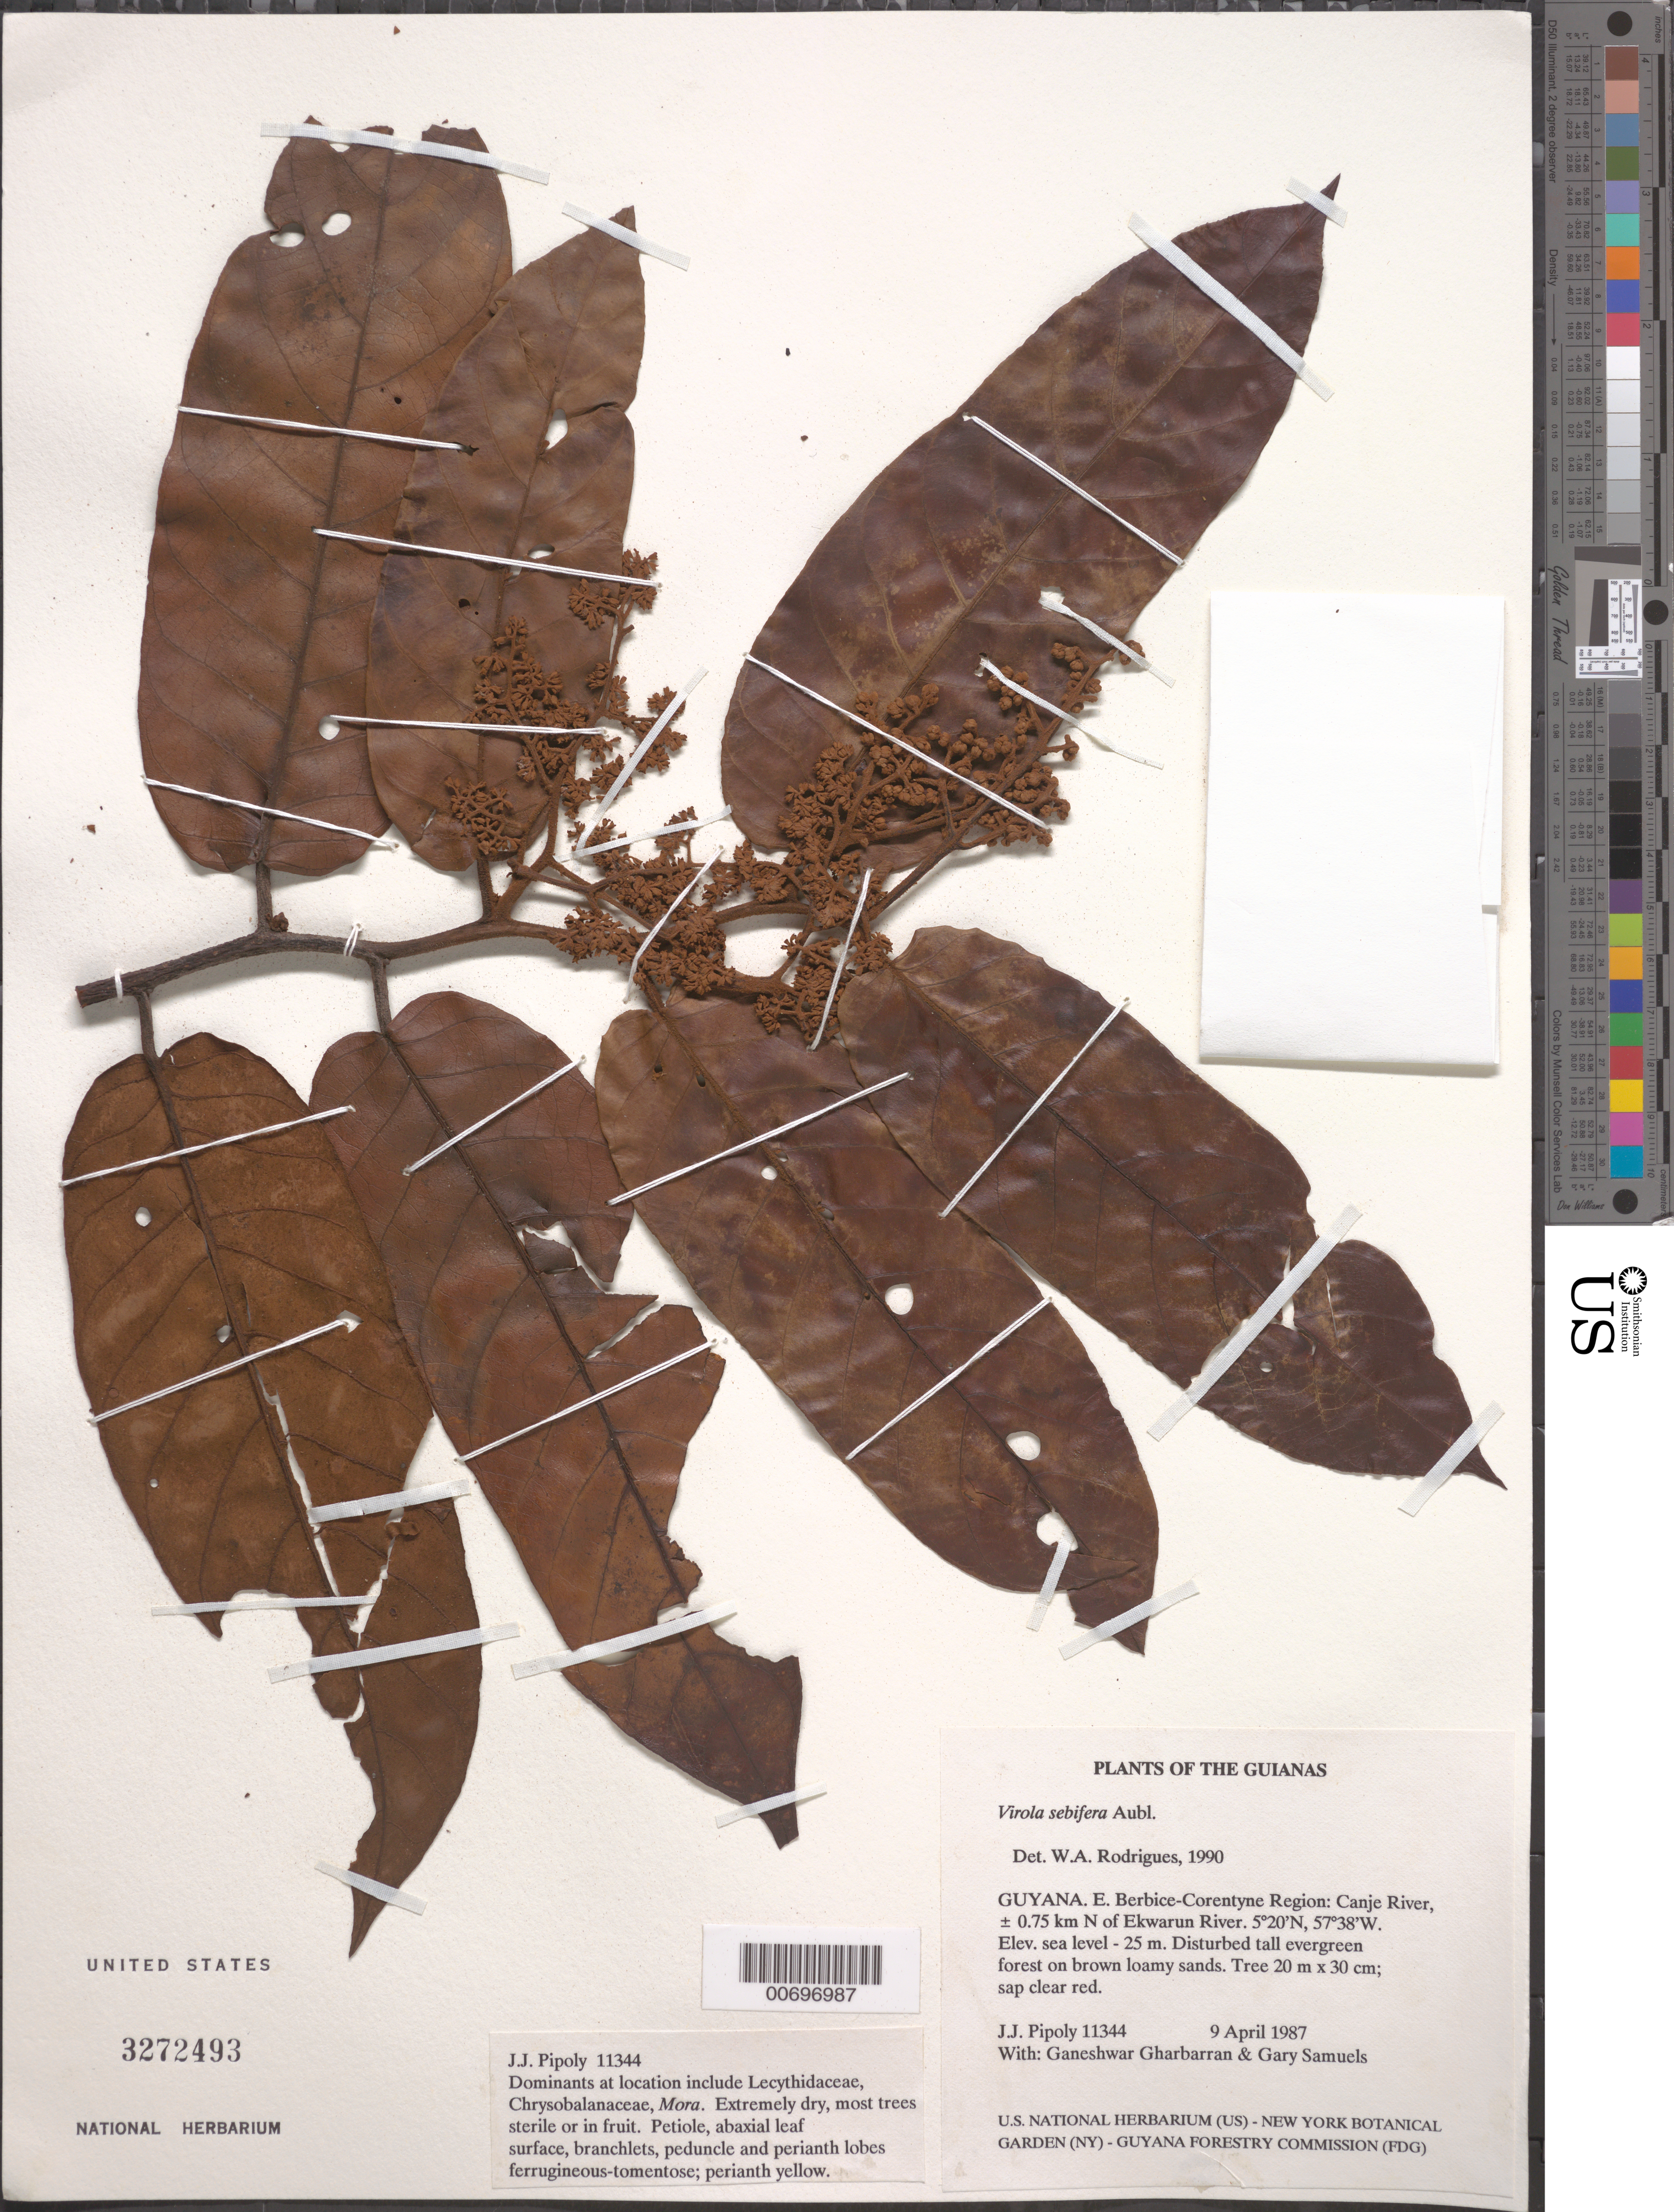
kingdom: Plantae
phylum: Tracheophyta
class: Magnoliopsida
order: Magnoliales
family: Myristicaceae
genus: Virola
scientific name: Virola sebifera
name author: Aubl.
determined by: Rodrigues, W. A.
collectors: J. J. Pipoly, G. Gharbarran & G. Samuels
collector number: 11344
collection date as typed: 9 April 1987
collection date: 1987-04-09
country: Guyana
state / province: E. Berbice-Corentyne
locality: Canje River, ± 0.75 km N of Ekwarun River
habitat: Disturbed tall evergreen forest on brown loamy sands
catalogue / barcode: US 3272493